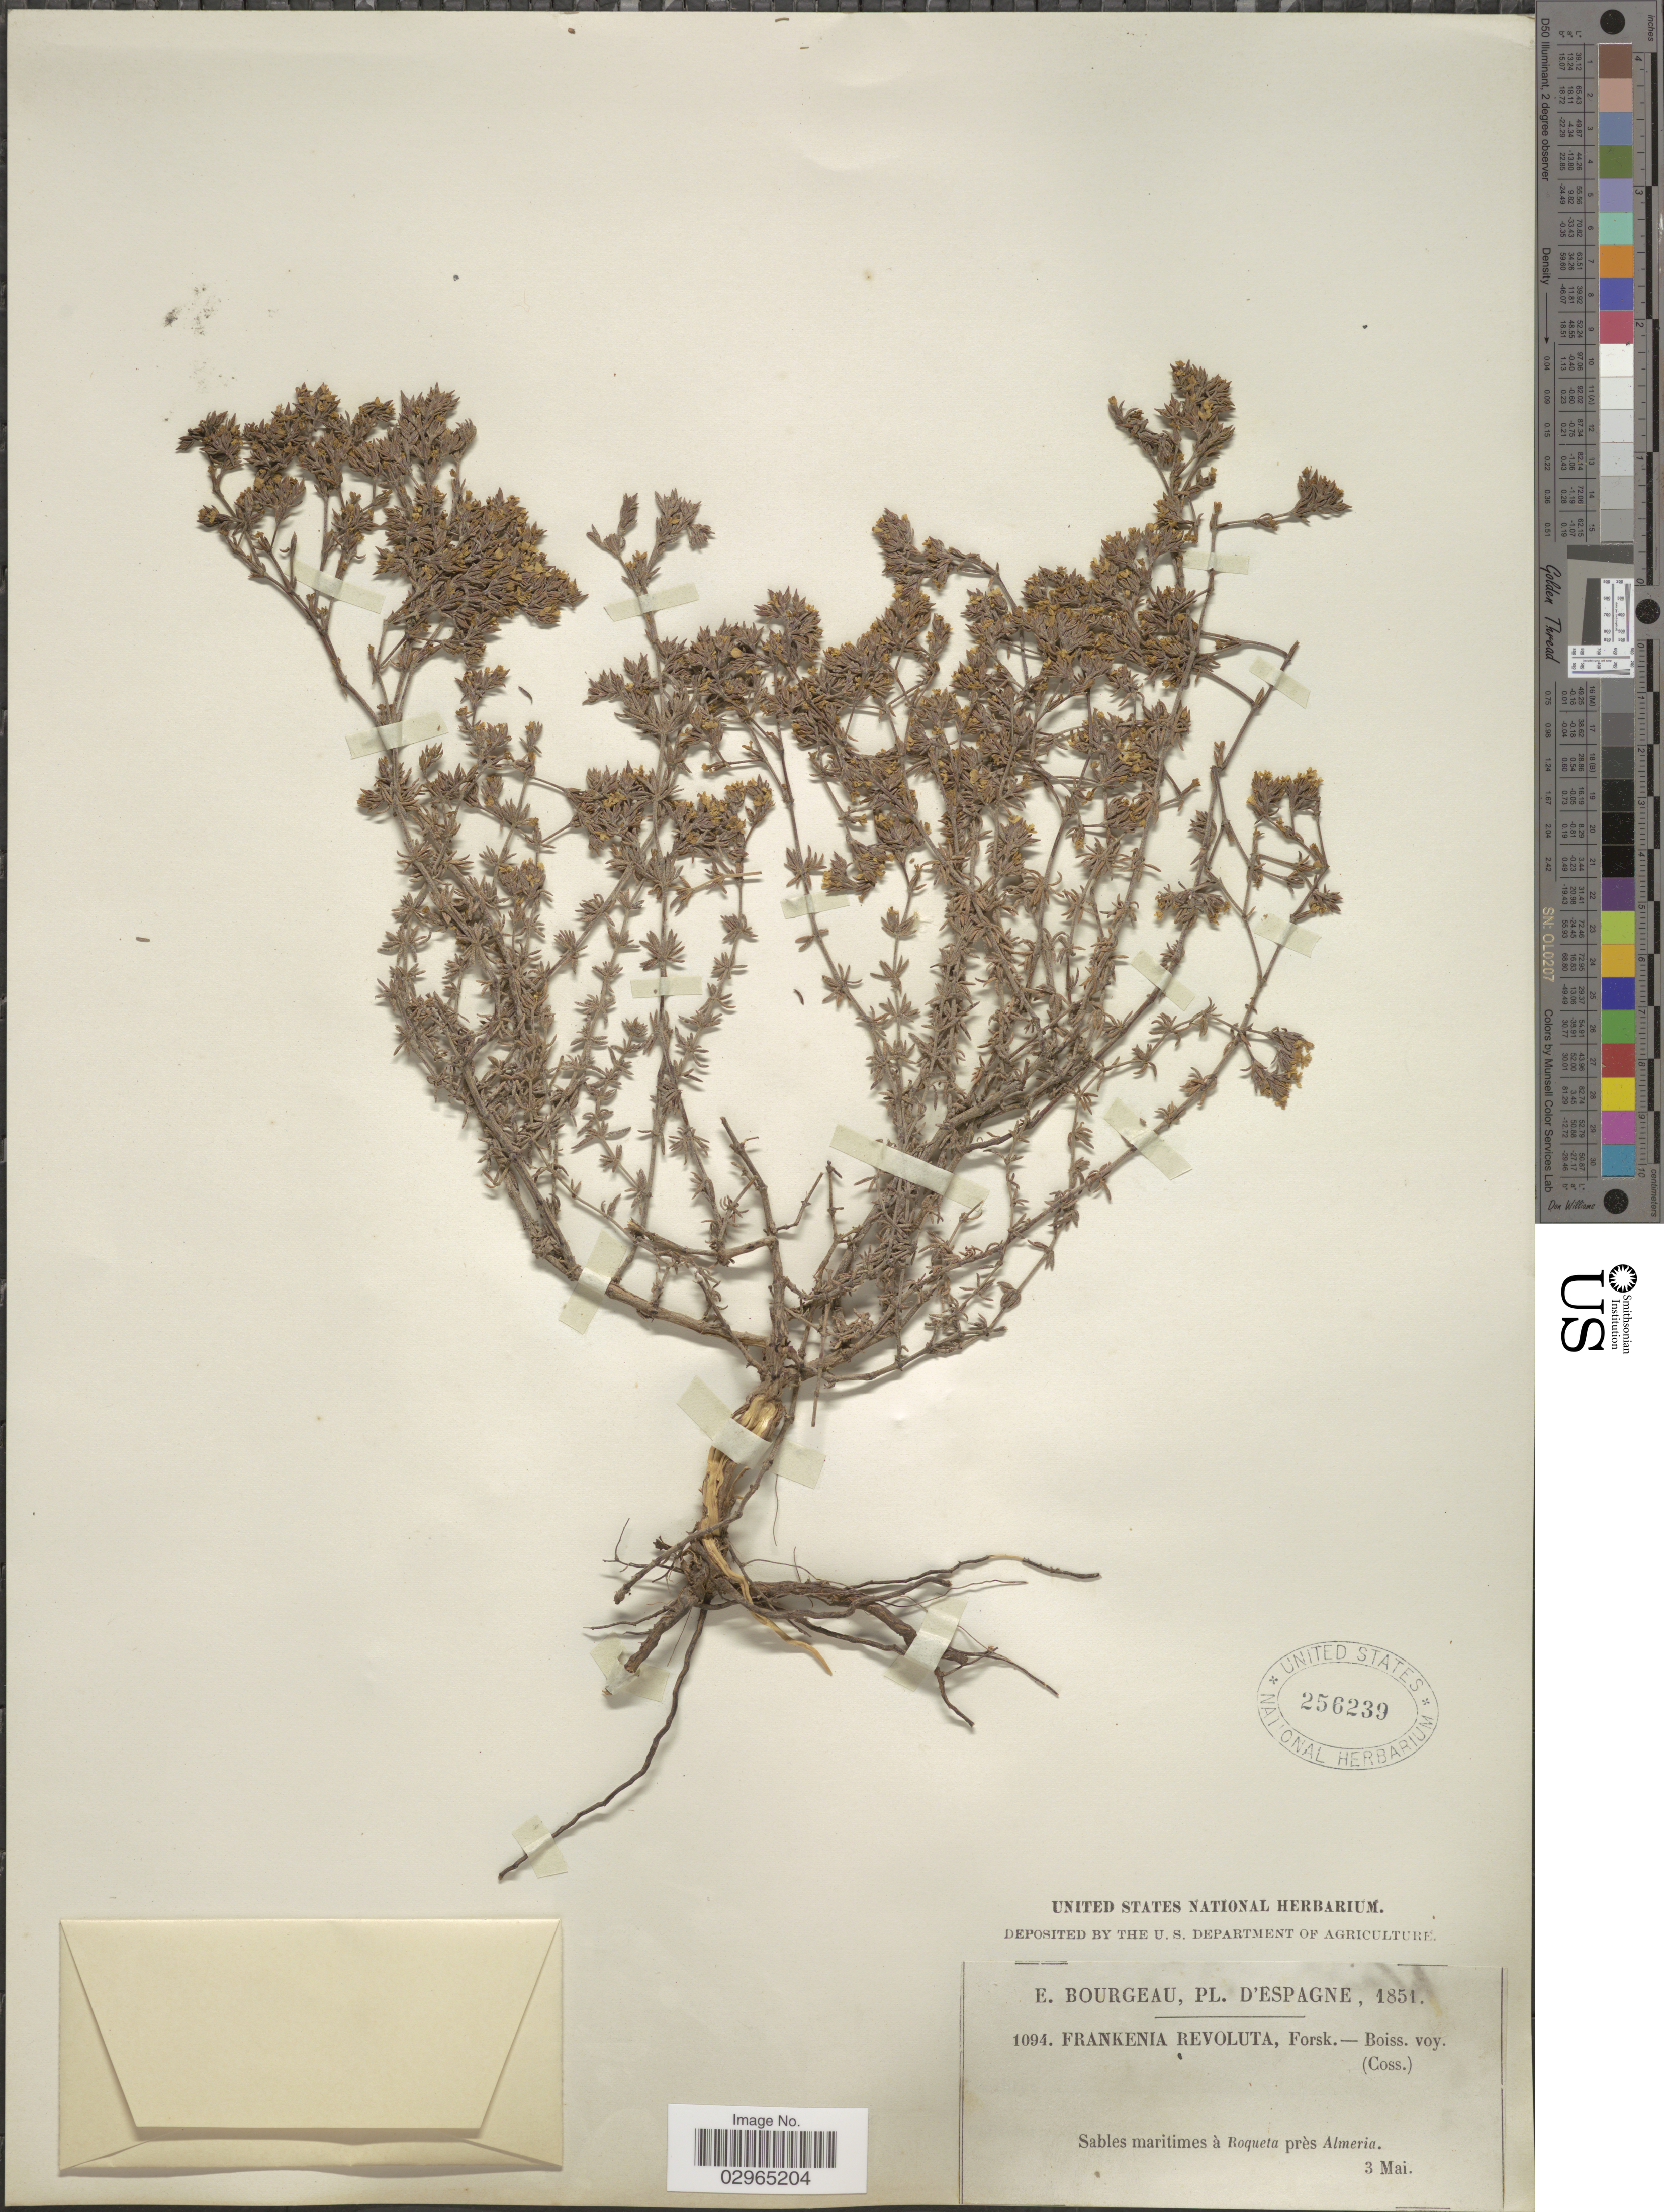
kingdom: Plantae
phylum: Tracheophyta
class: Magnoliopsida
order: Caryophyllales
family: Frankeniaceae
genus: Frankenia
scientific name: Frankenia revoluta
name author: Forssk.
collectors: E. Bourgeau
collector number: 1094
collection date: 1851-05-03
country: Spain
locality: Sables maritimes à Roqueta près Almeria.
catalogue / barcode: US 256239